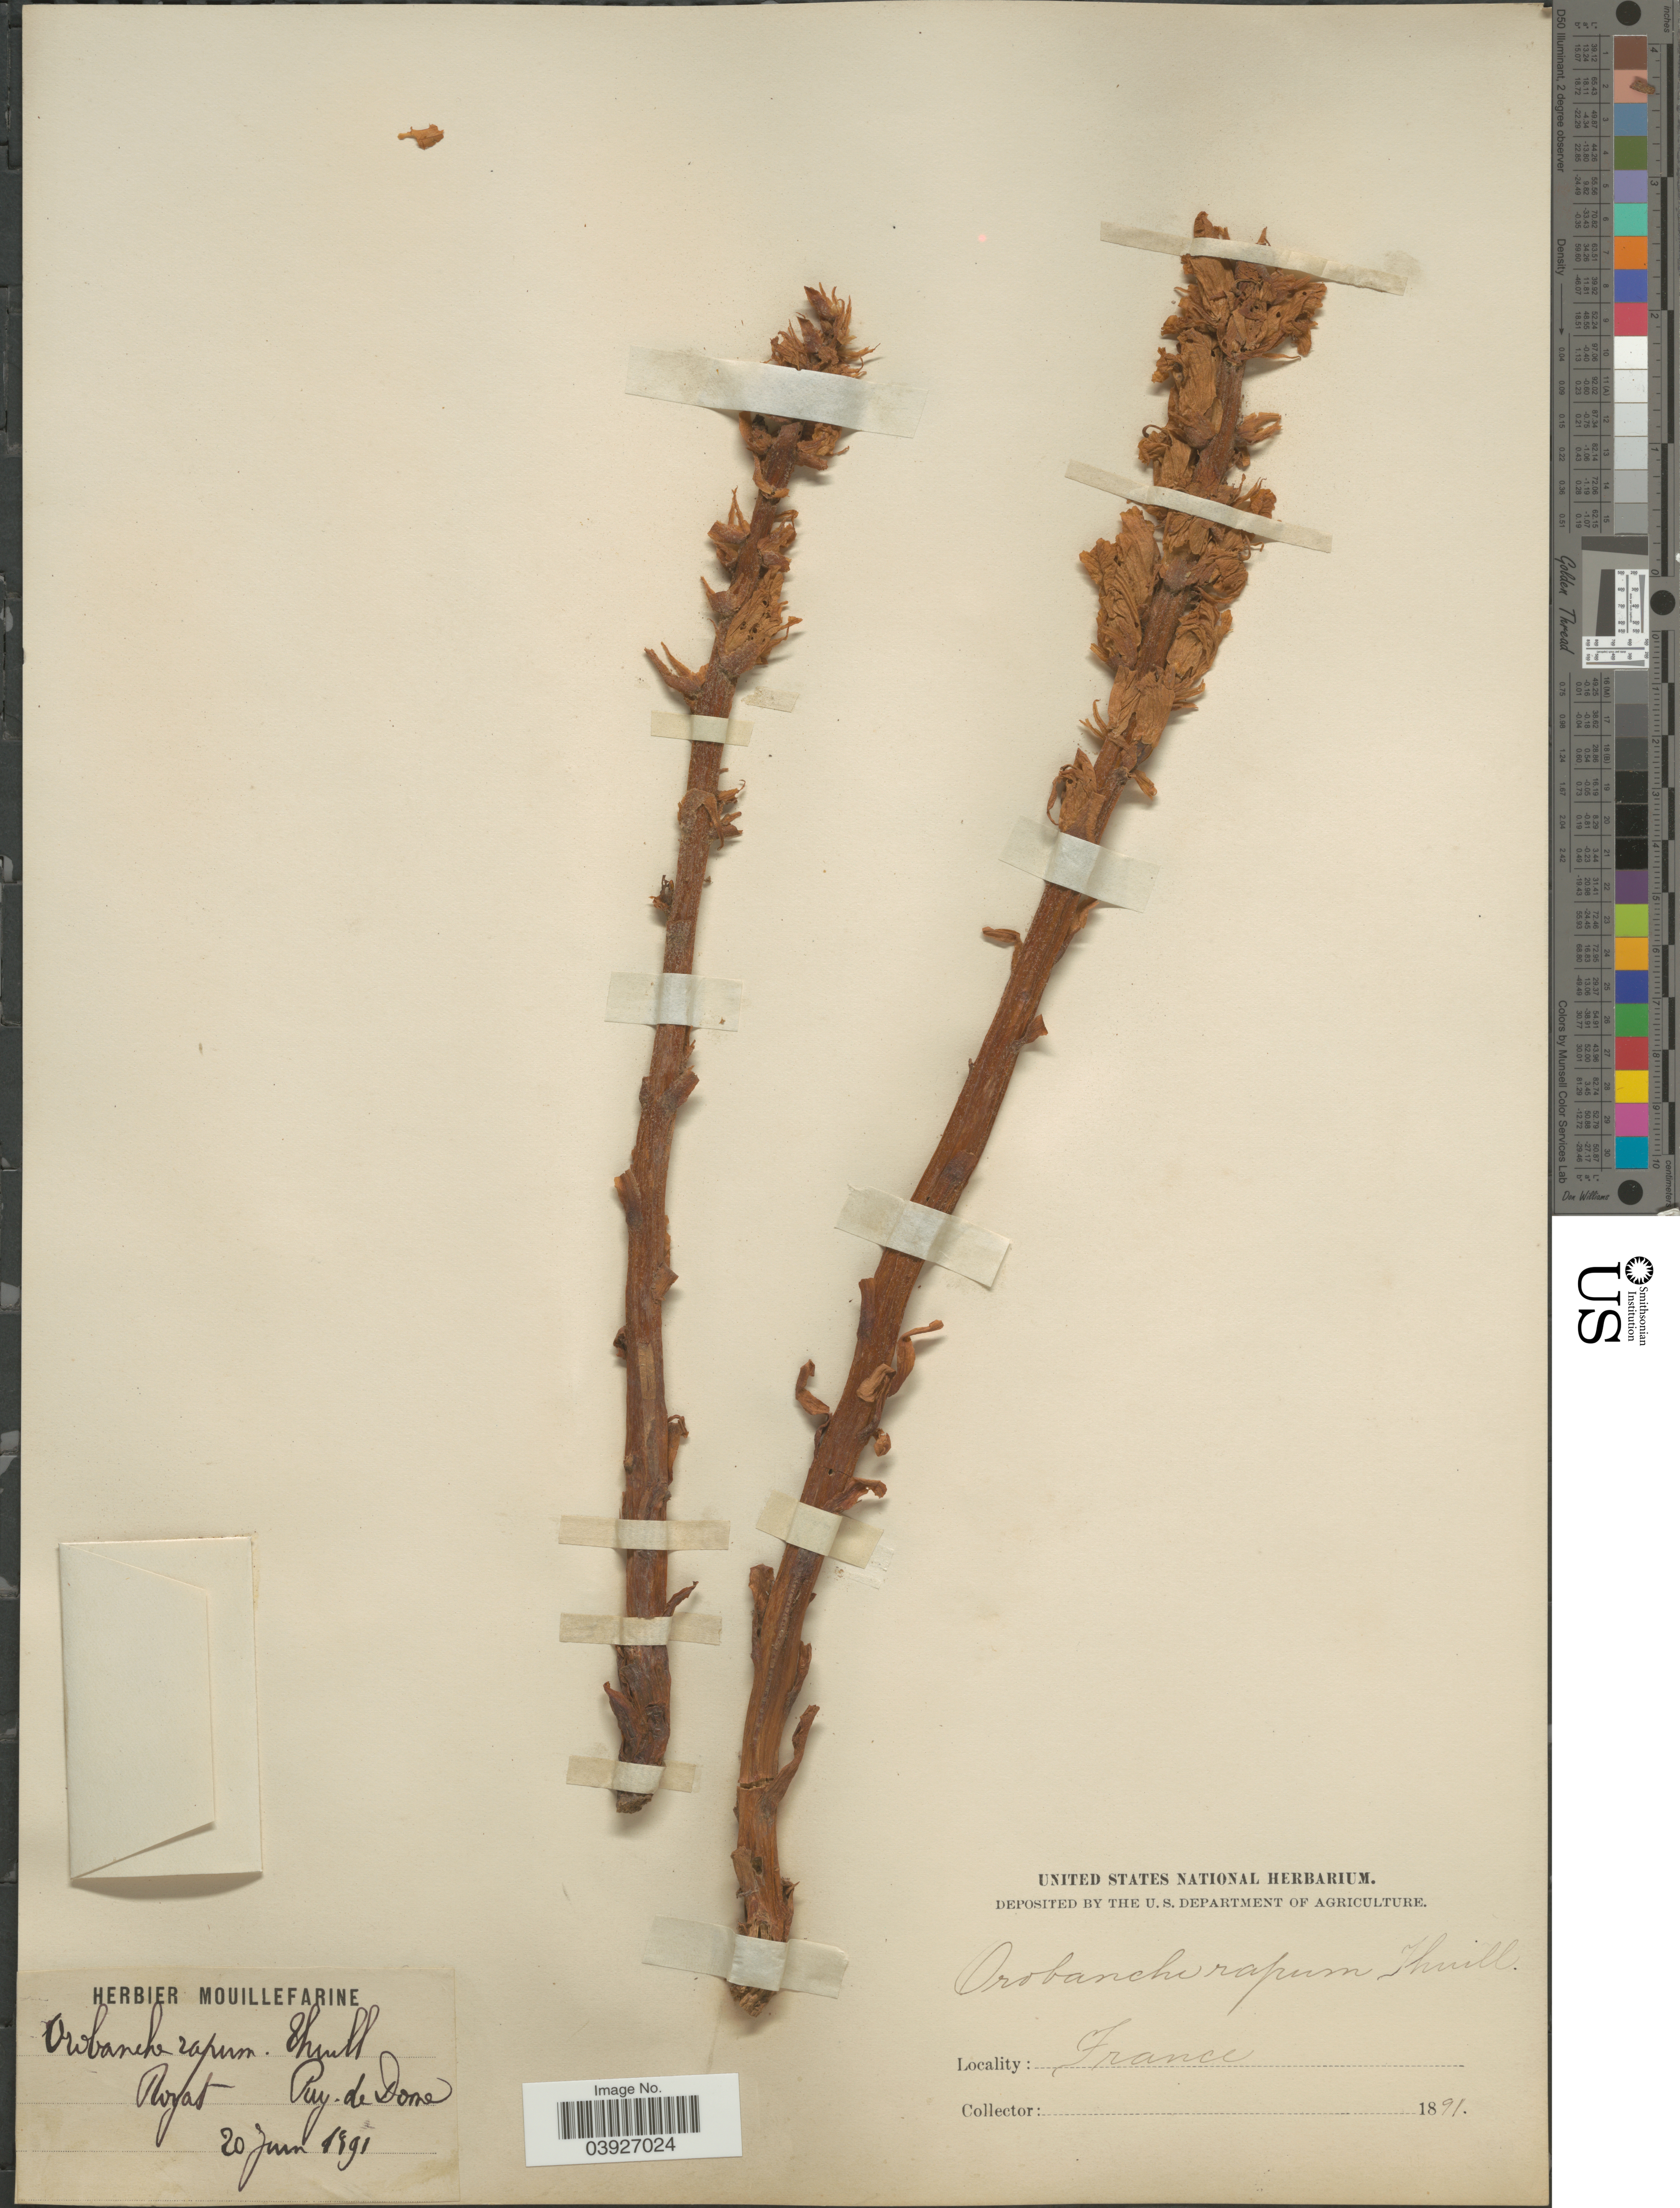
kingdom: Plantae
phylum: Tracheophyta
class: Magnoliopsida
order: Lamiales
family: Orobanchaceae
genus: Orobanche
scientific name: Orobanche rapum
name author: Wallr.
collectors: ex herb. Mouillefarine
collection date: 1891-06-20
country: France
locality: Royas. Puy. de Dome.